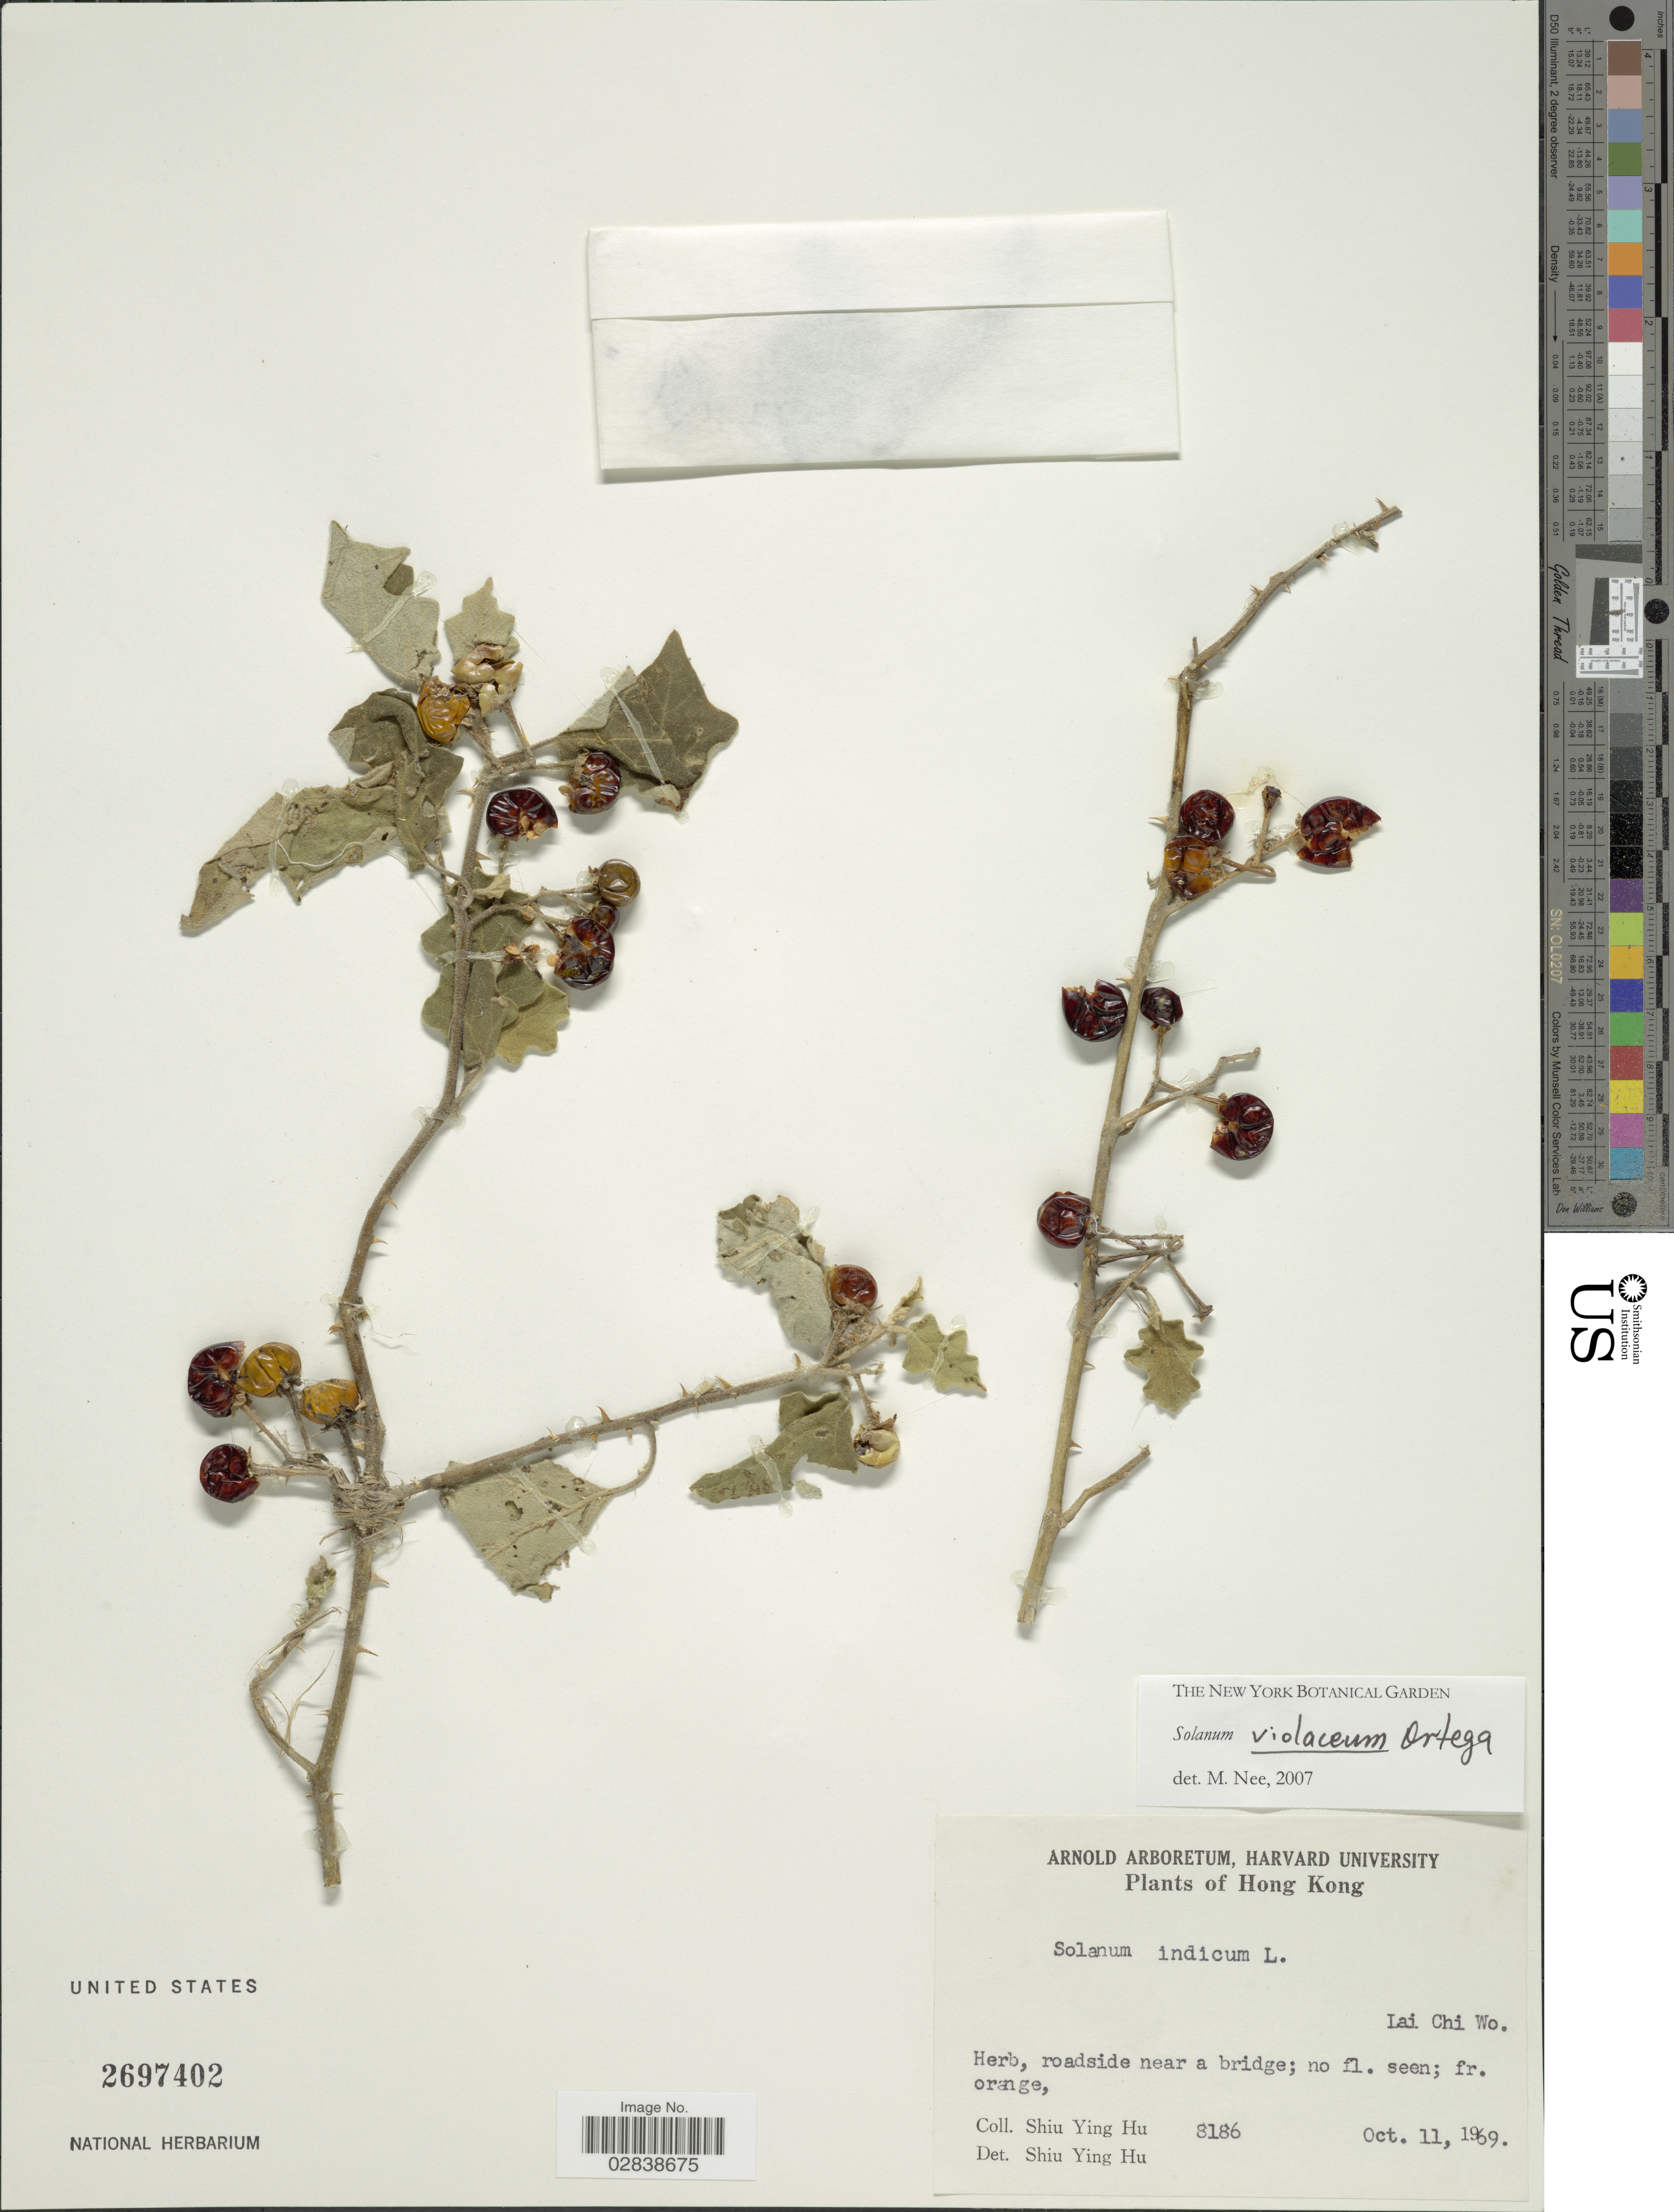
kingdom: Plantae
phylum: Tracheophyta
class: Magnoliopsida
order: Solanales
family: Solanaceae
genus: Solanum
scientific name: Solanum violaceum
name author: Ortega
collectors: S. Y. Hu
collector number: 8186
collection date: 1969-10-11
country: China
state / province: Hong Kong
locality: Lai Chi Wo.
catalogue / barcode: US 2697402